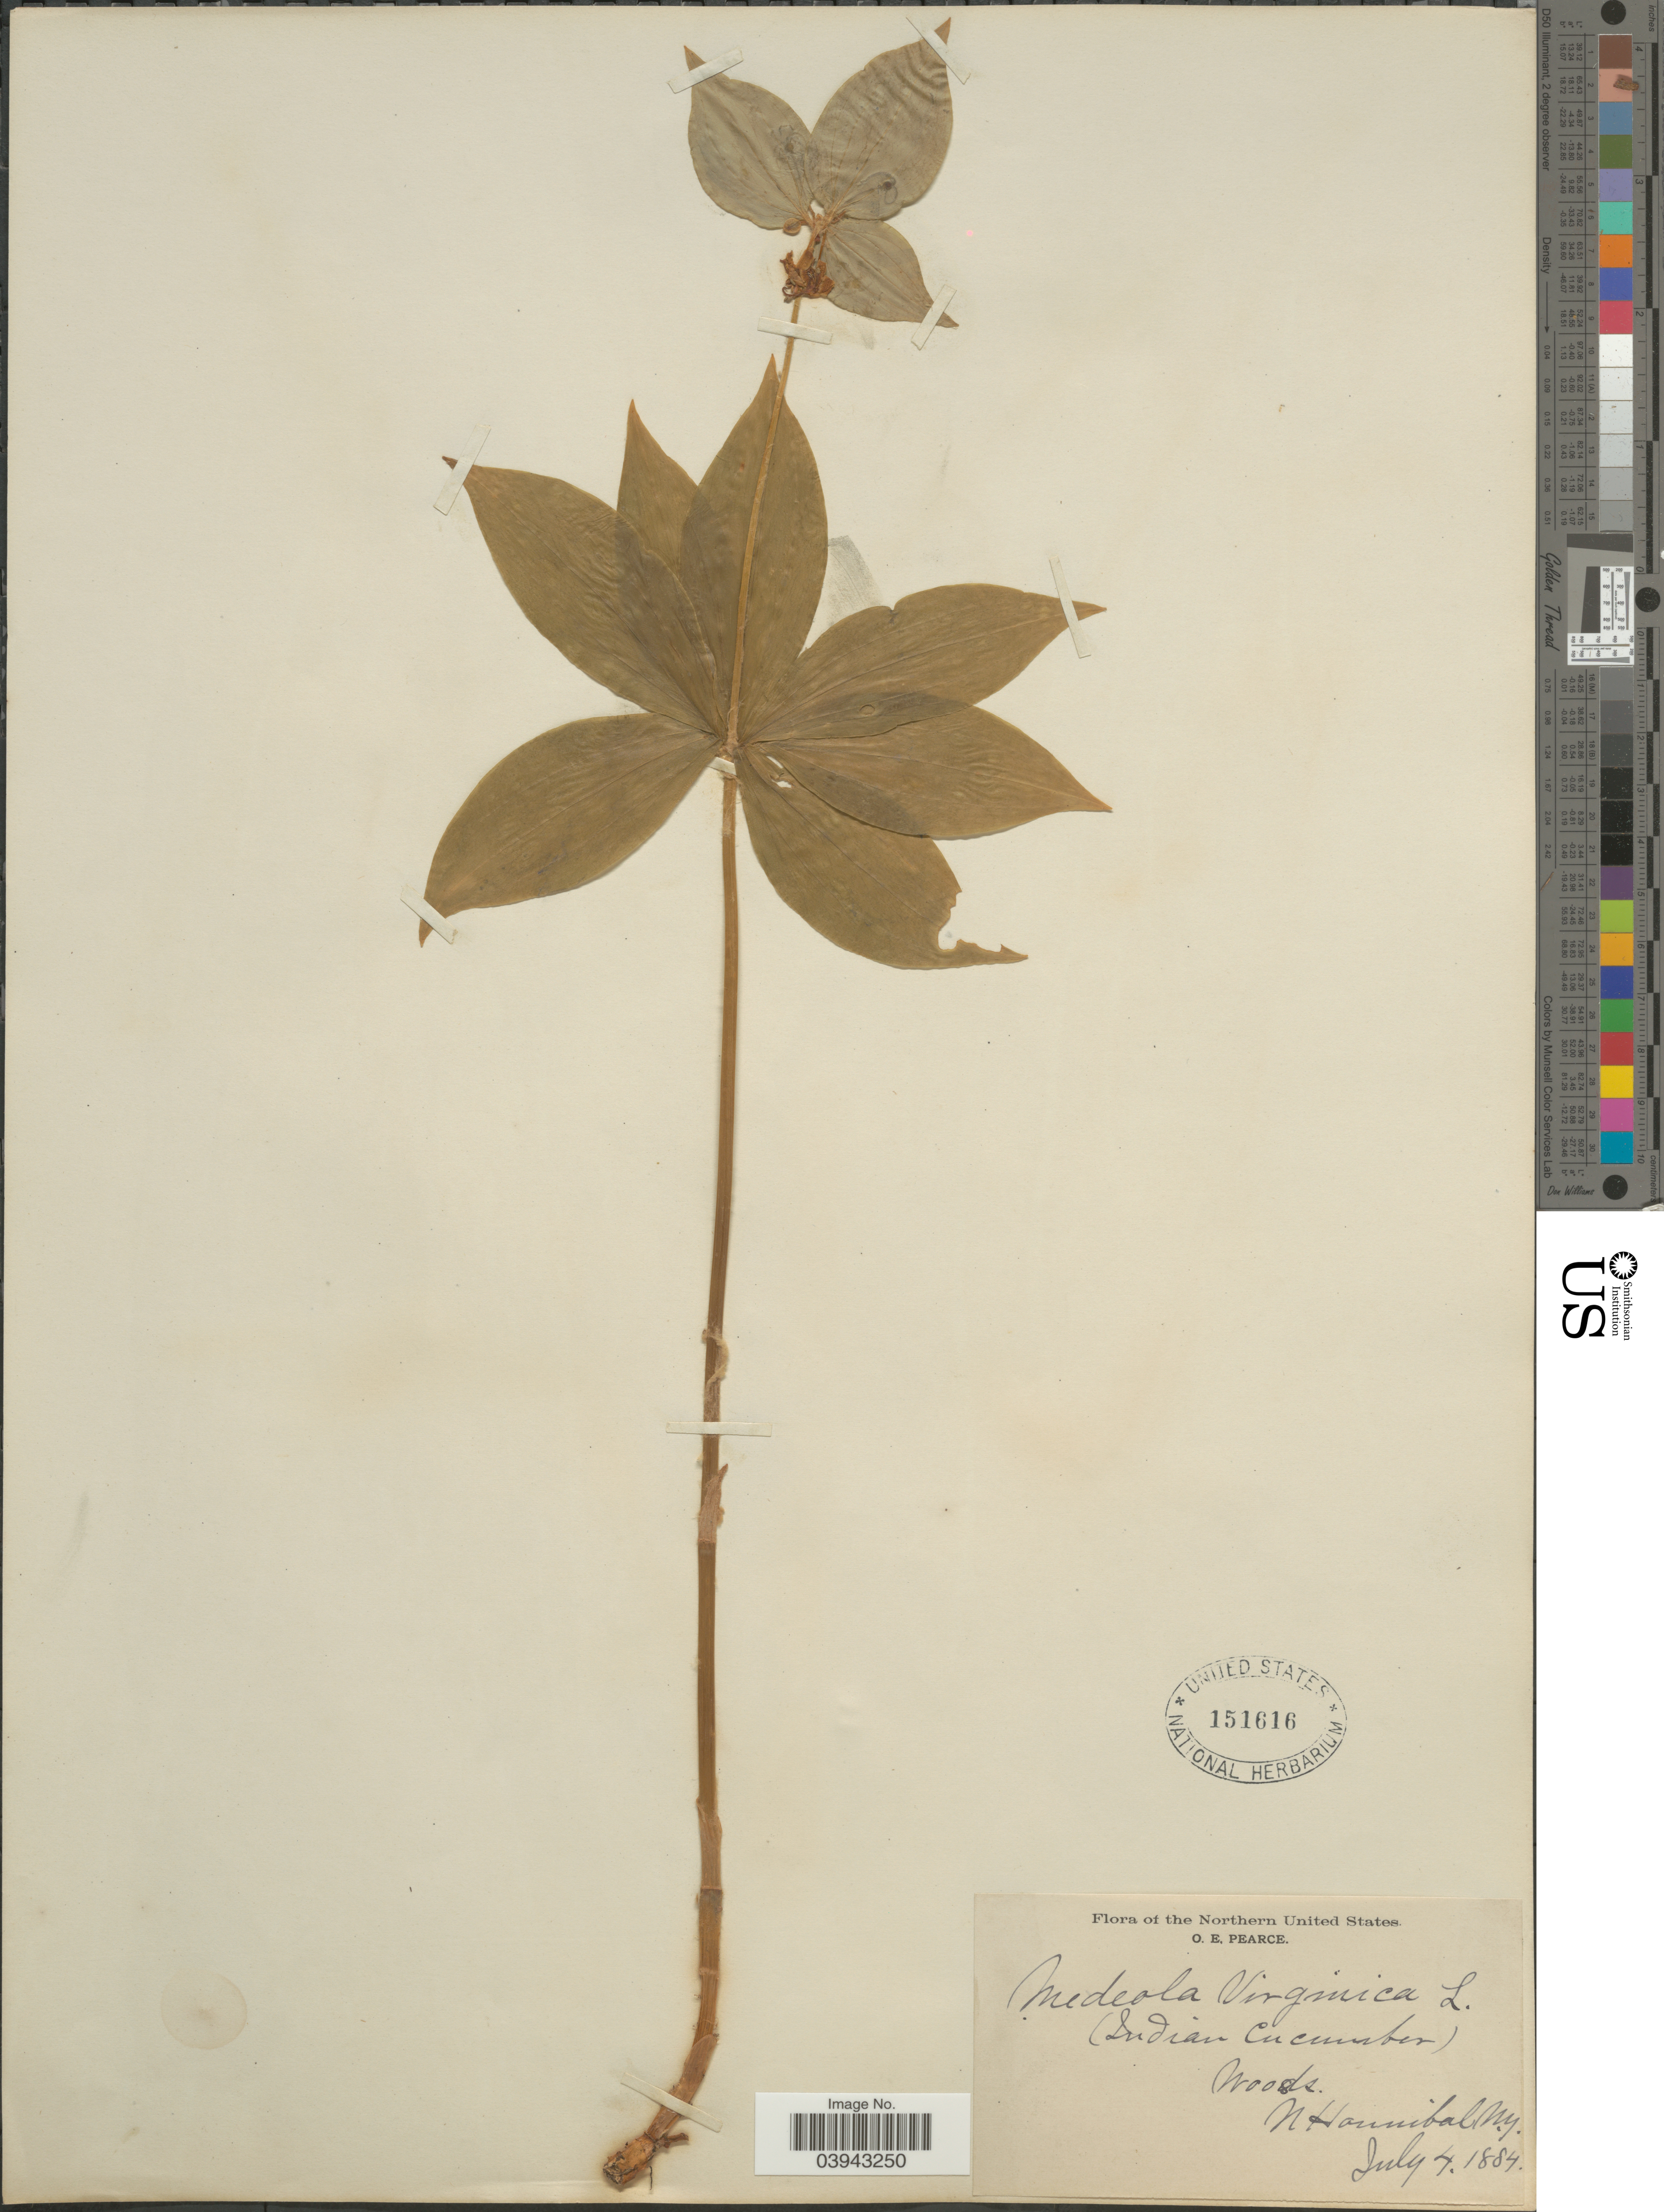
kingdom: Plantae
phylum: Tracheophyta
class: Liliopsida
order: Liliales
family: Liliaceae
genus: Medeola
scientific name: Medeola virginiana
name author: (L.) Desf.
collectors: O. E. Pearce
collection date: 1884-07-04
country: United States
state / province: New York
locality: The Northern United States. N Hannibal.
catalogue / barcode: US 151616